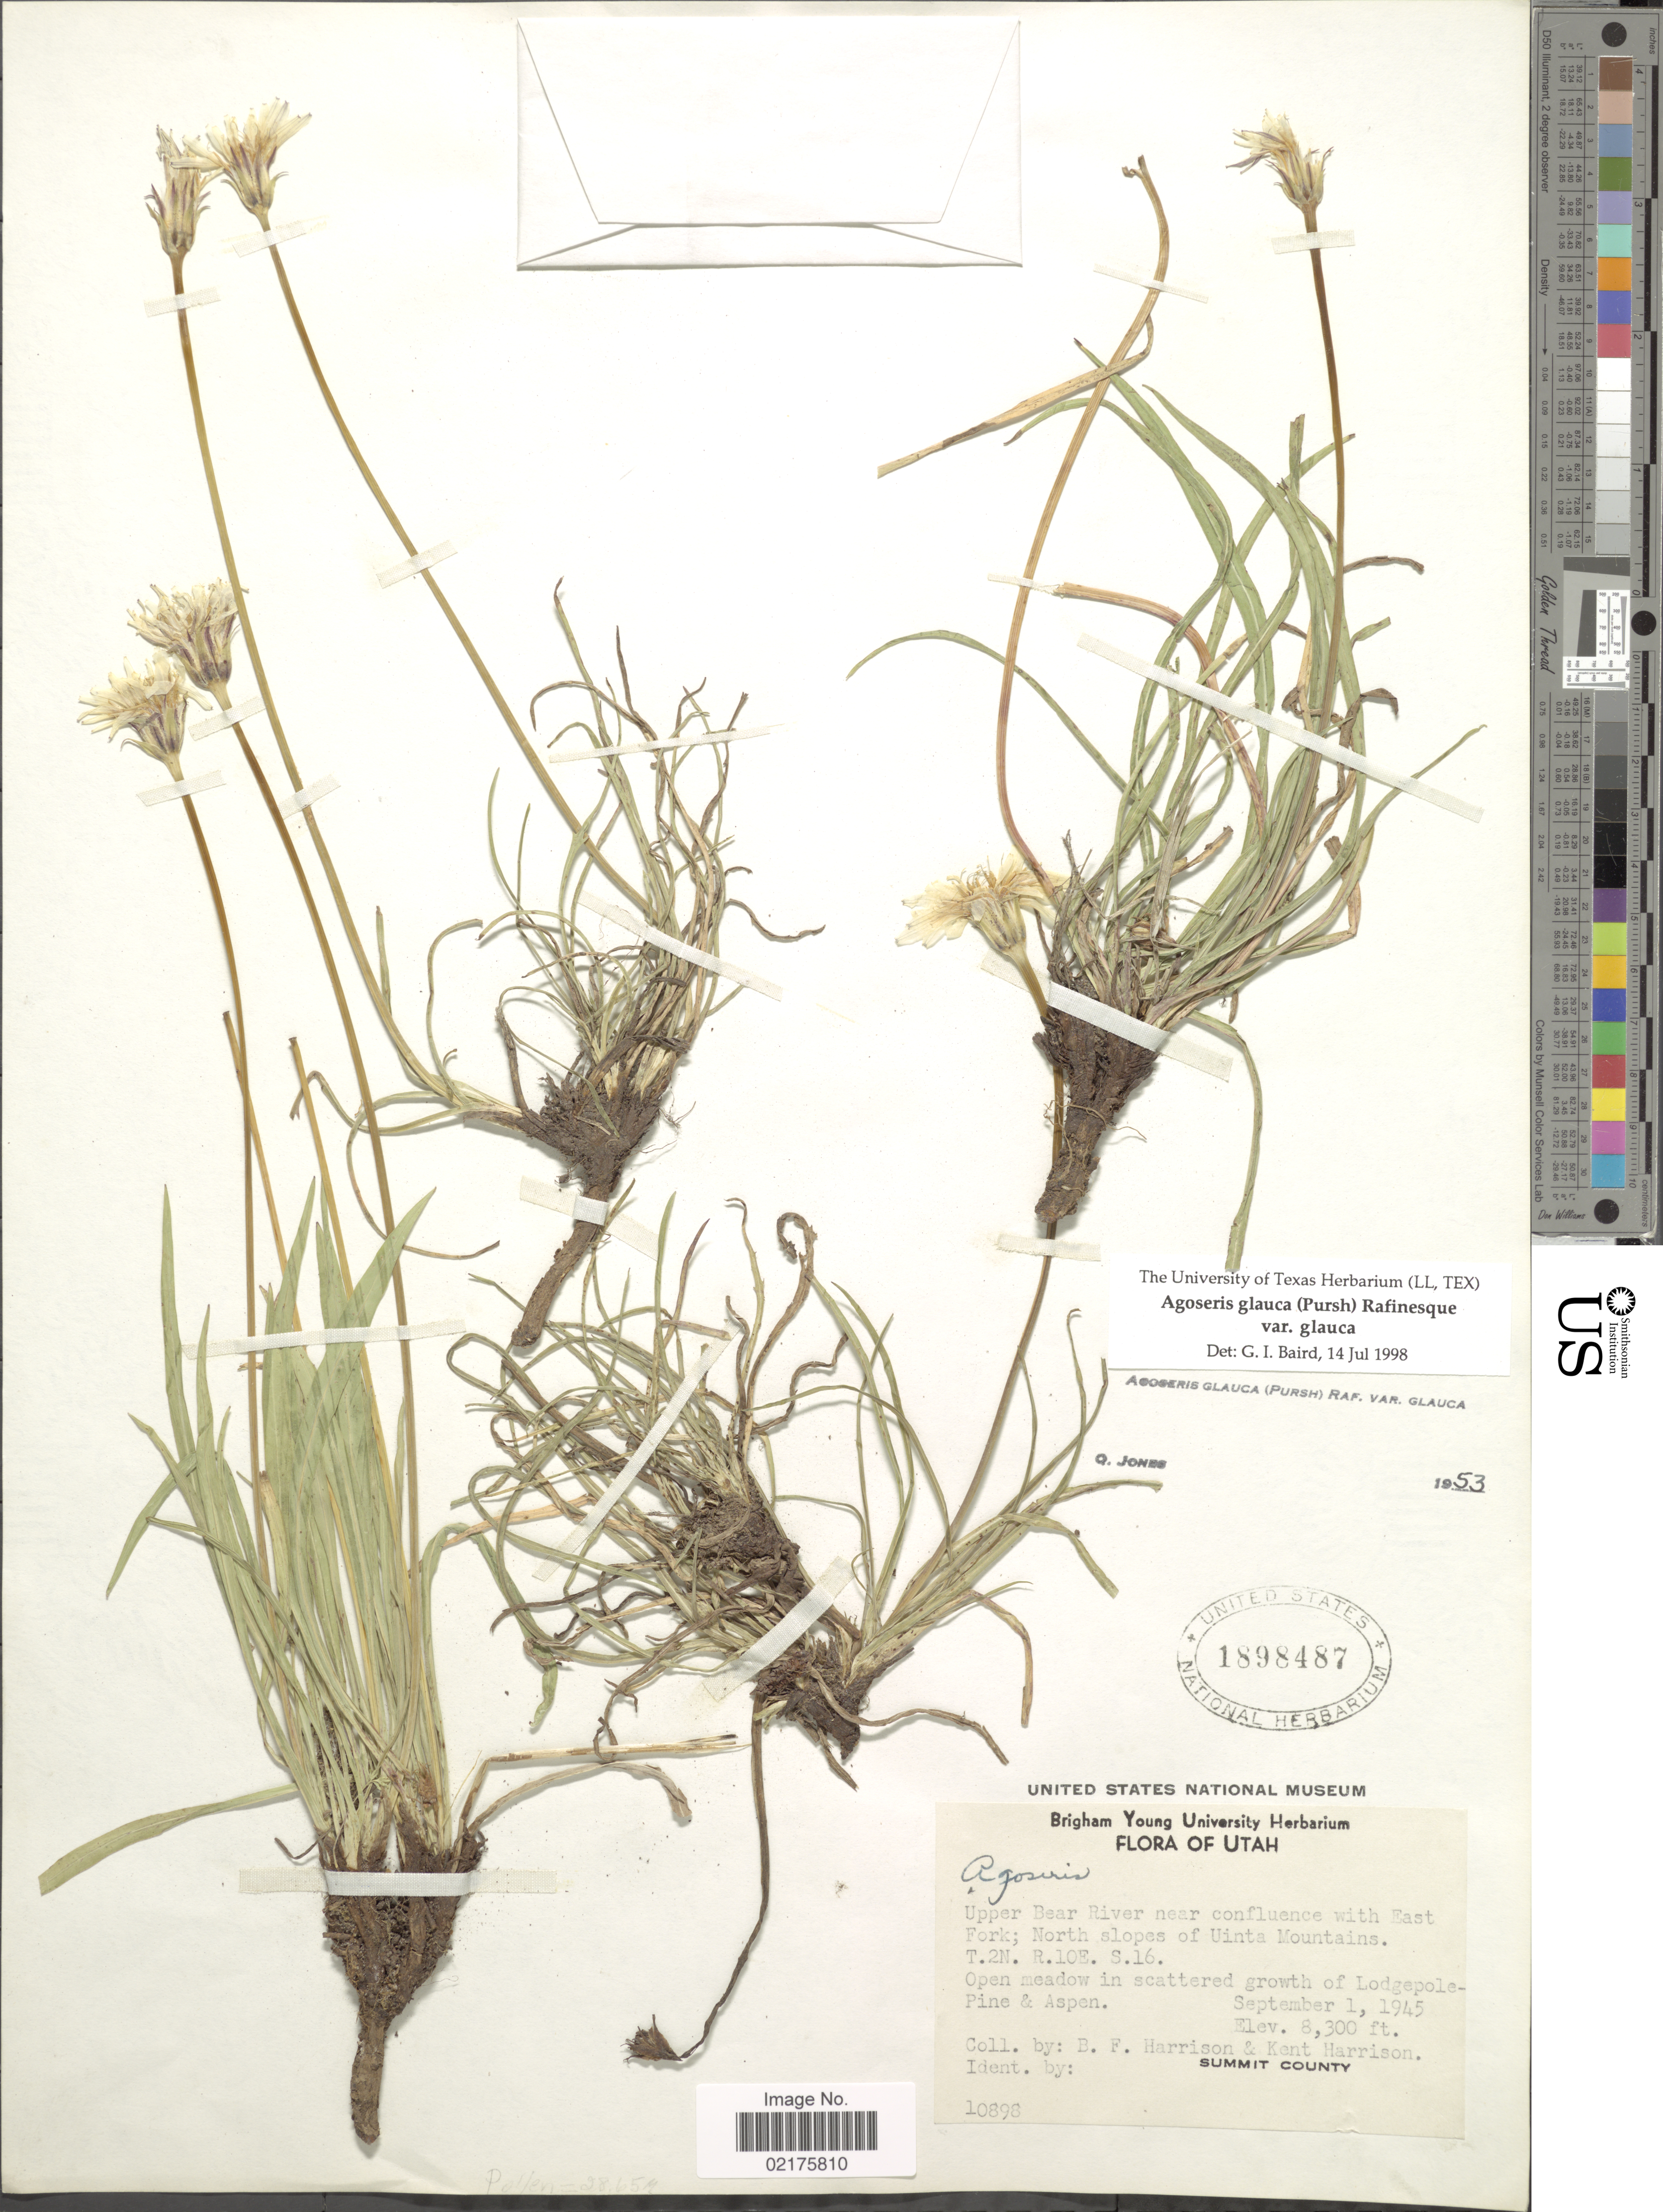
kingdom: Plantae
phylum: Tracheophyta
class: Magnoliopsida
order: Asterales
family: Asteraceae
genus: Agoseris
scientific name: Agoseris glauca var. glauca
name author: (Pursh) Raf.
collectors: B. F. Harrison & K. Harrison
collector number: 10898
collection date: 1945-09-01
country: United States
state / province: Utah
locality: Upper Bear River near confluence with East Fork: North slopes of Uinta Mountains, T.2N. R.10E. S.16. Summit County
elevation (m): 2530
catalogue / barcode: US 1898487